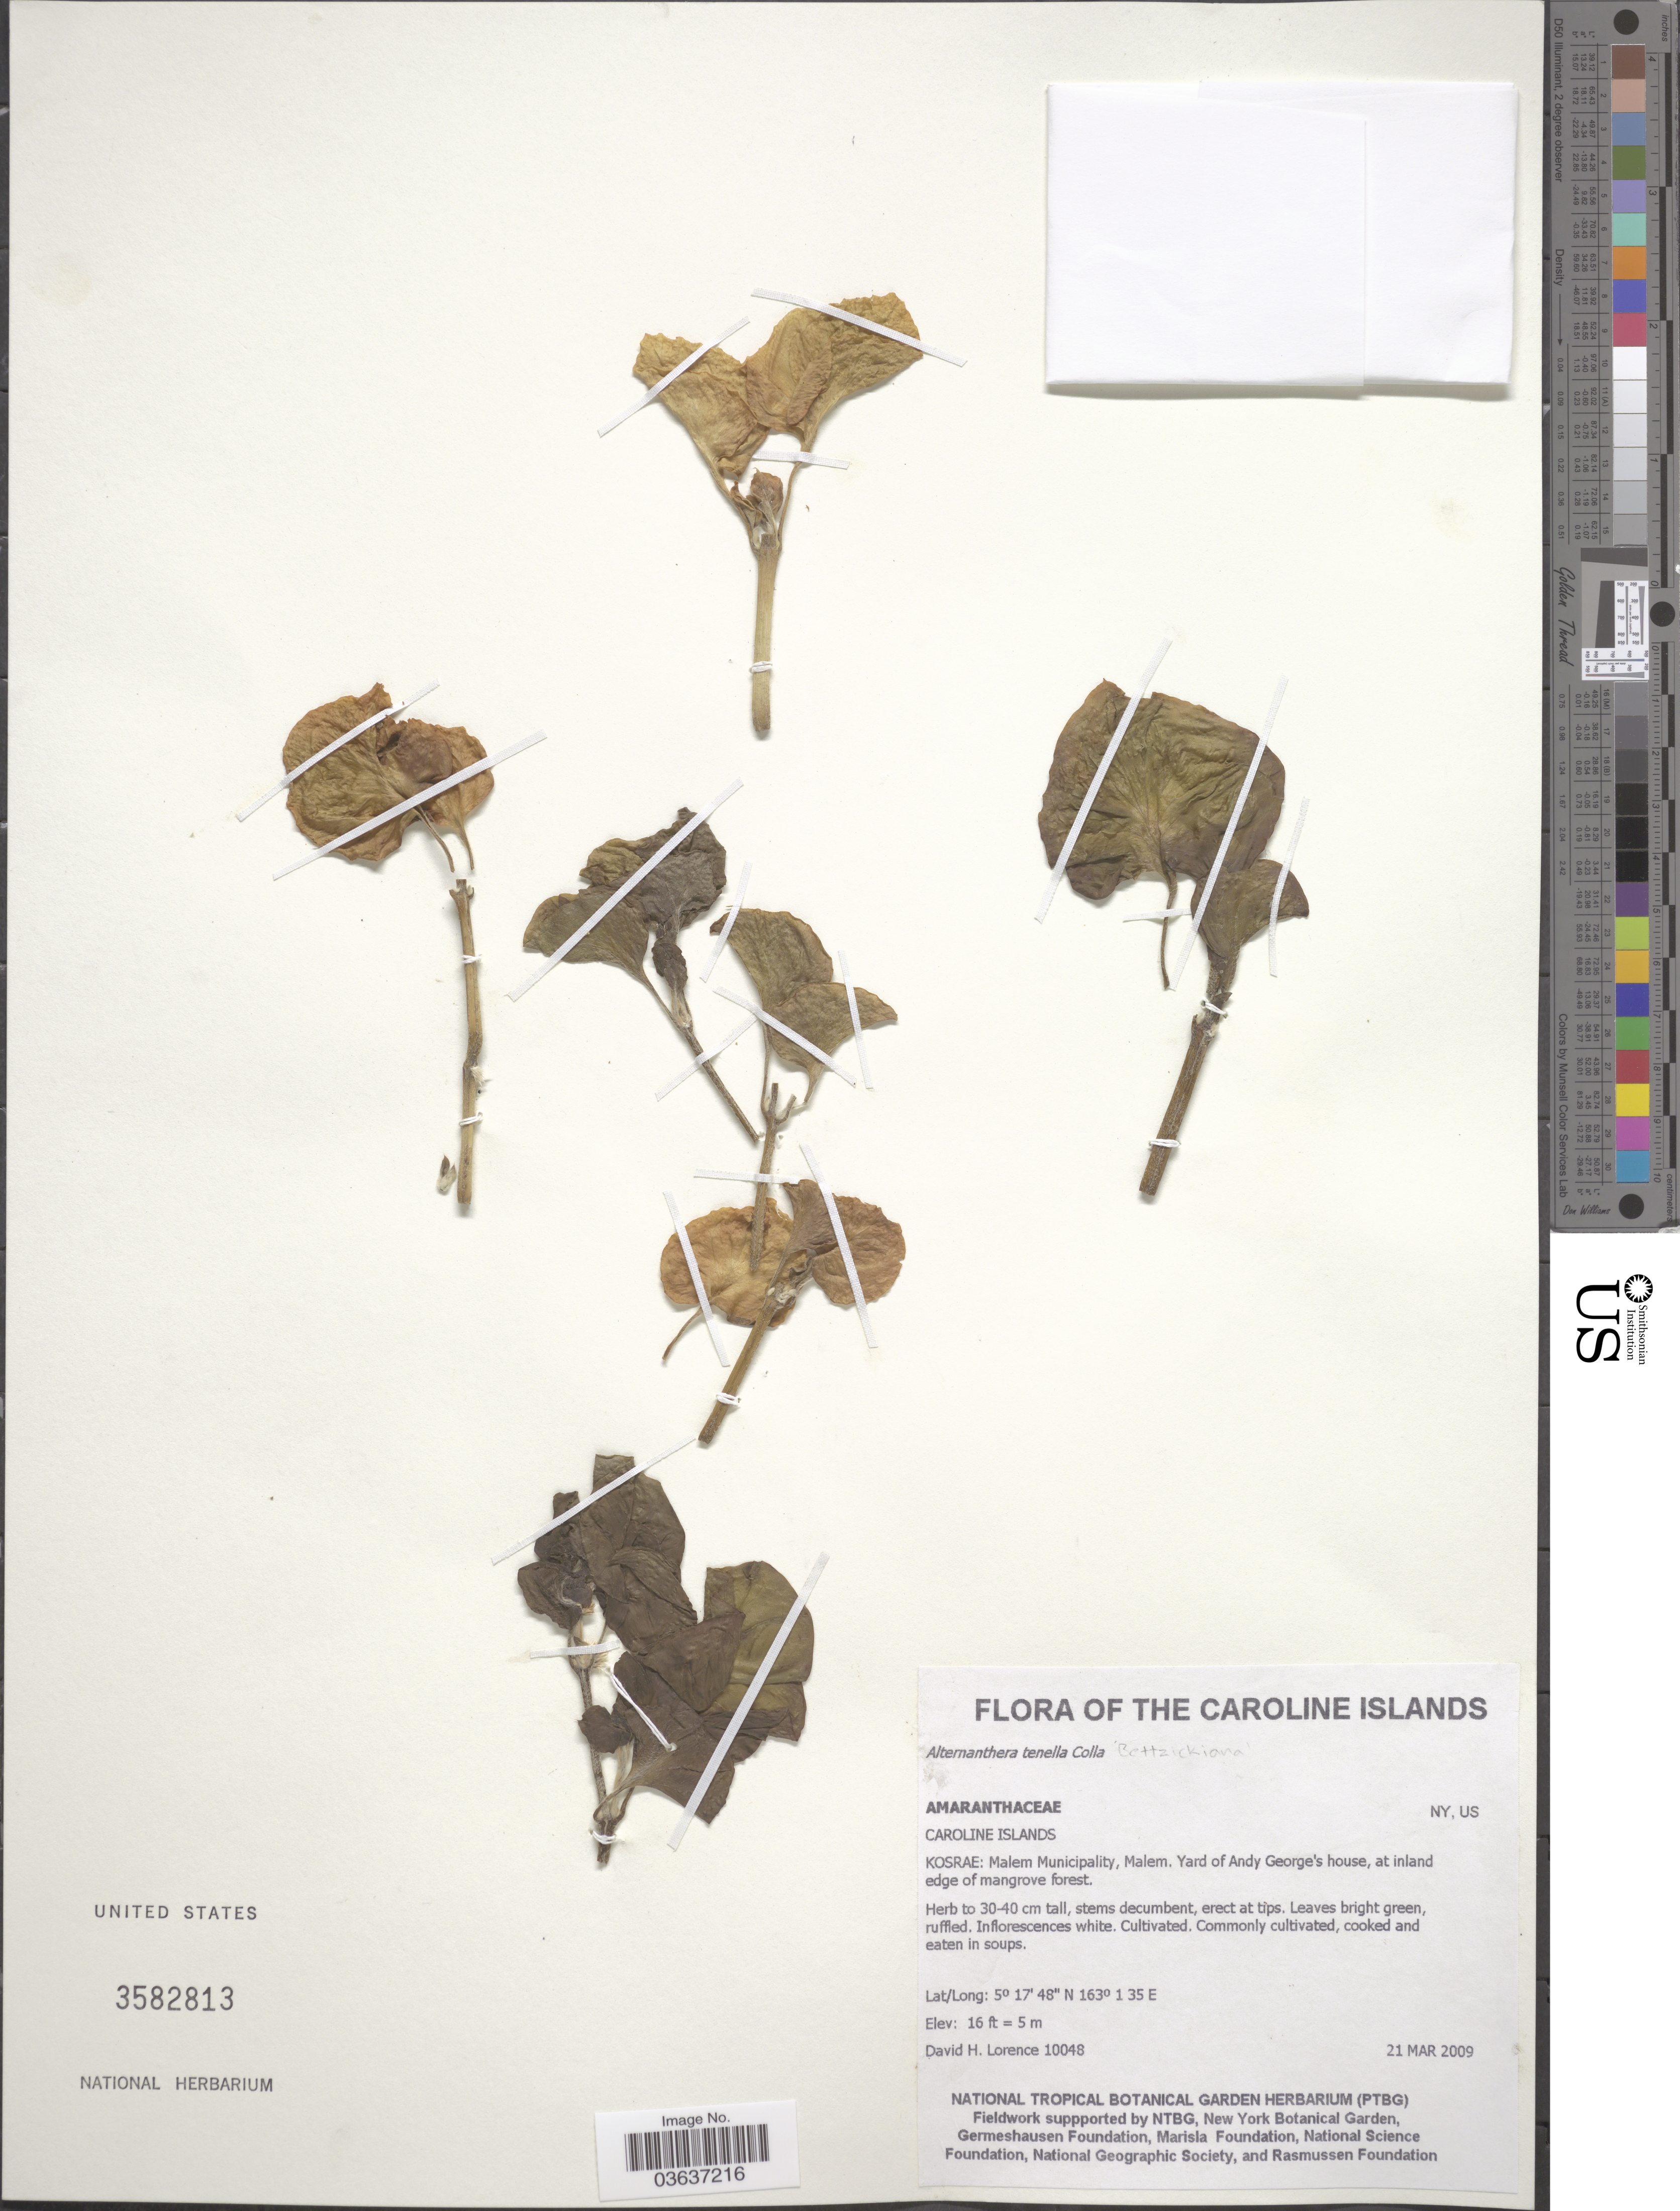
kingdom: Plantae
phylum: Tracheophyta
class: Magnoliopsida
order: Caryophyllales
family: Amaranthaceae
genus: Alternanthera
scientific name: Alternanthera tenella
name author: Colla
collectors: D. Lorence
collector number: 10048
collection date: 2009-03-21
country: Micronesia, Federated States of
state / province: Kosrae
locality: The Caroline Islands. Malem Municipality, Malem. Yard of Andy George's house, at inland edge of mangrove forest.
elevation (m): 5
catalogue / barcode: US 3582813